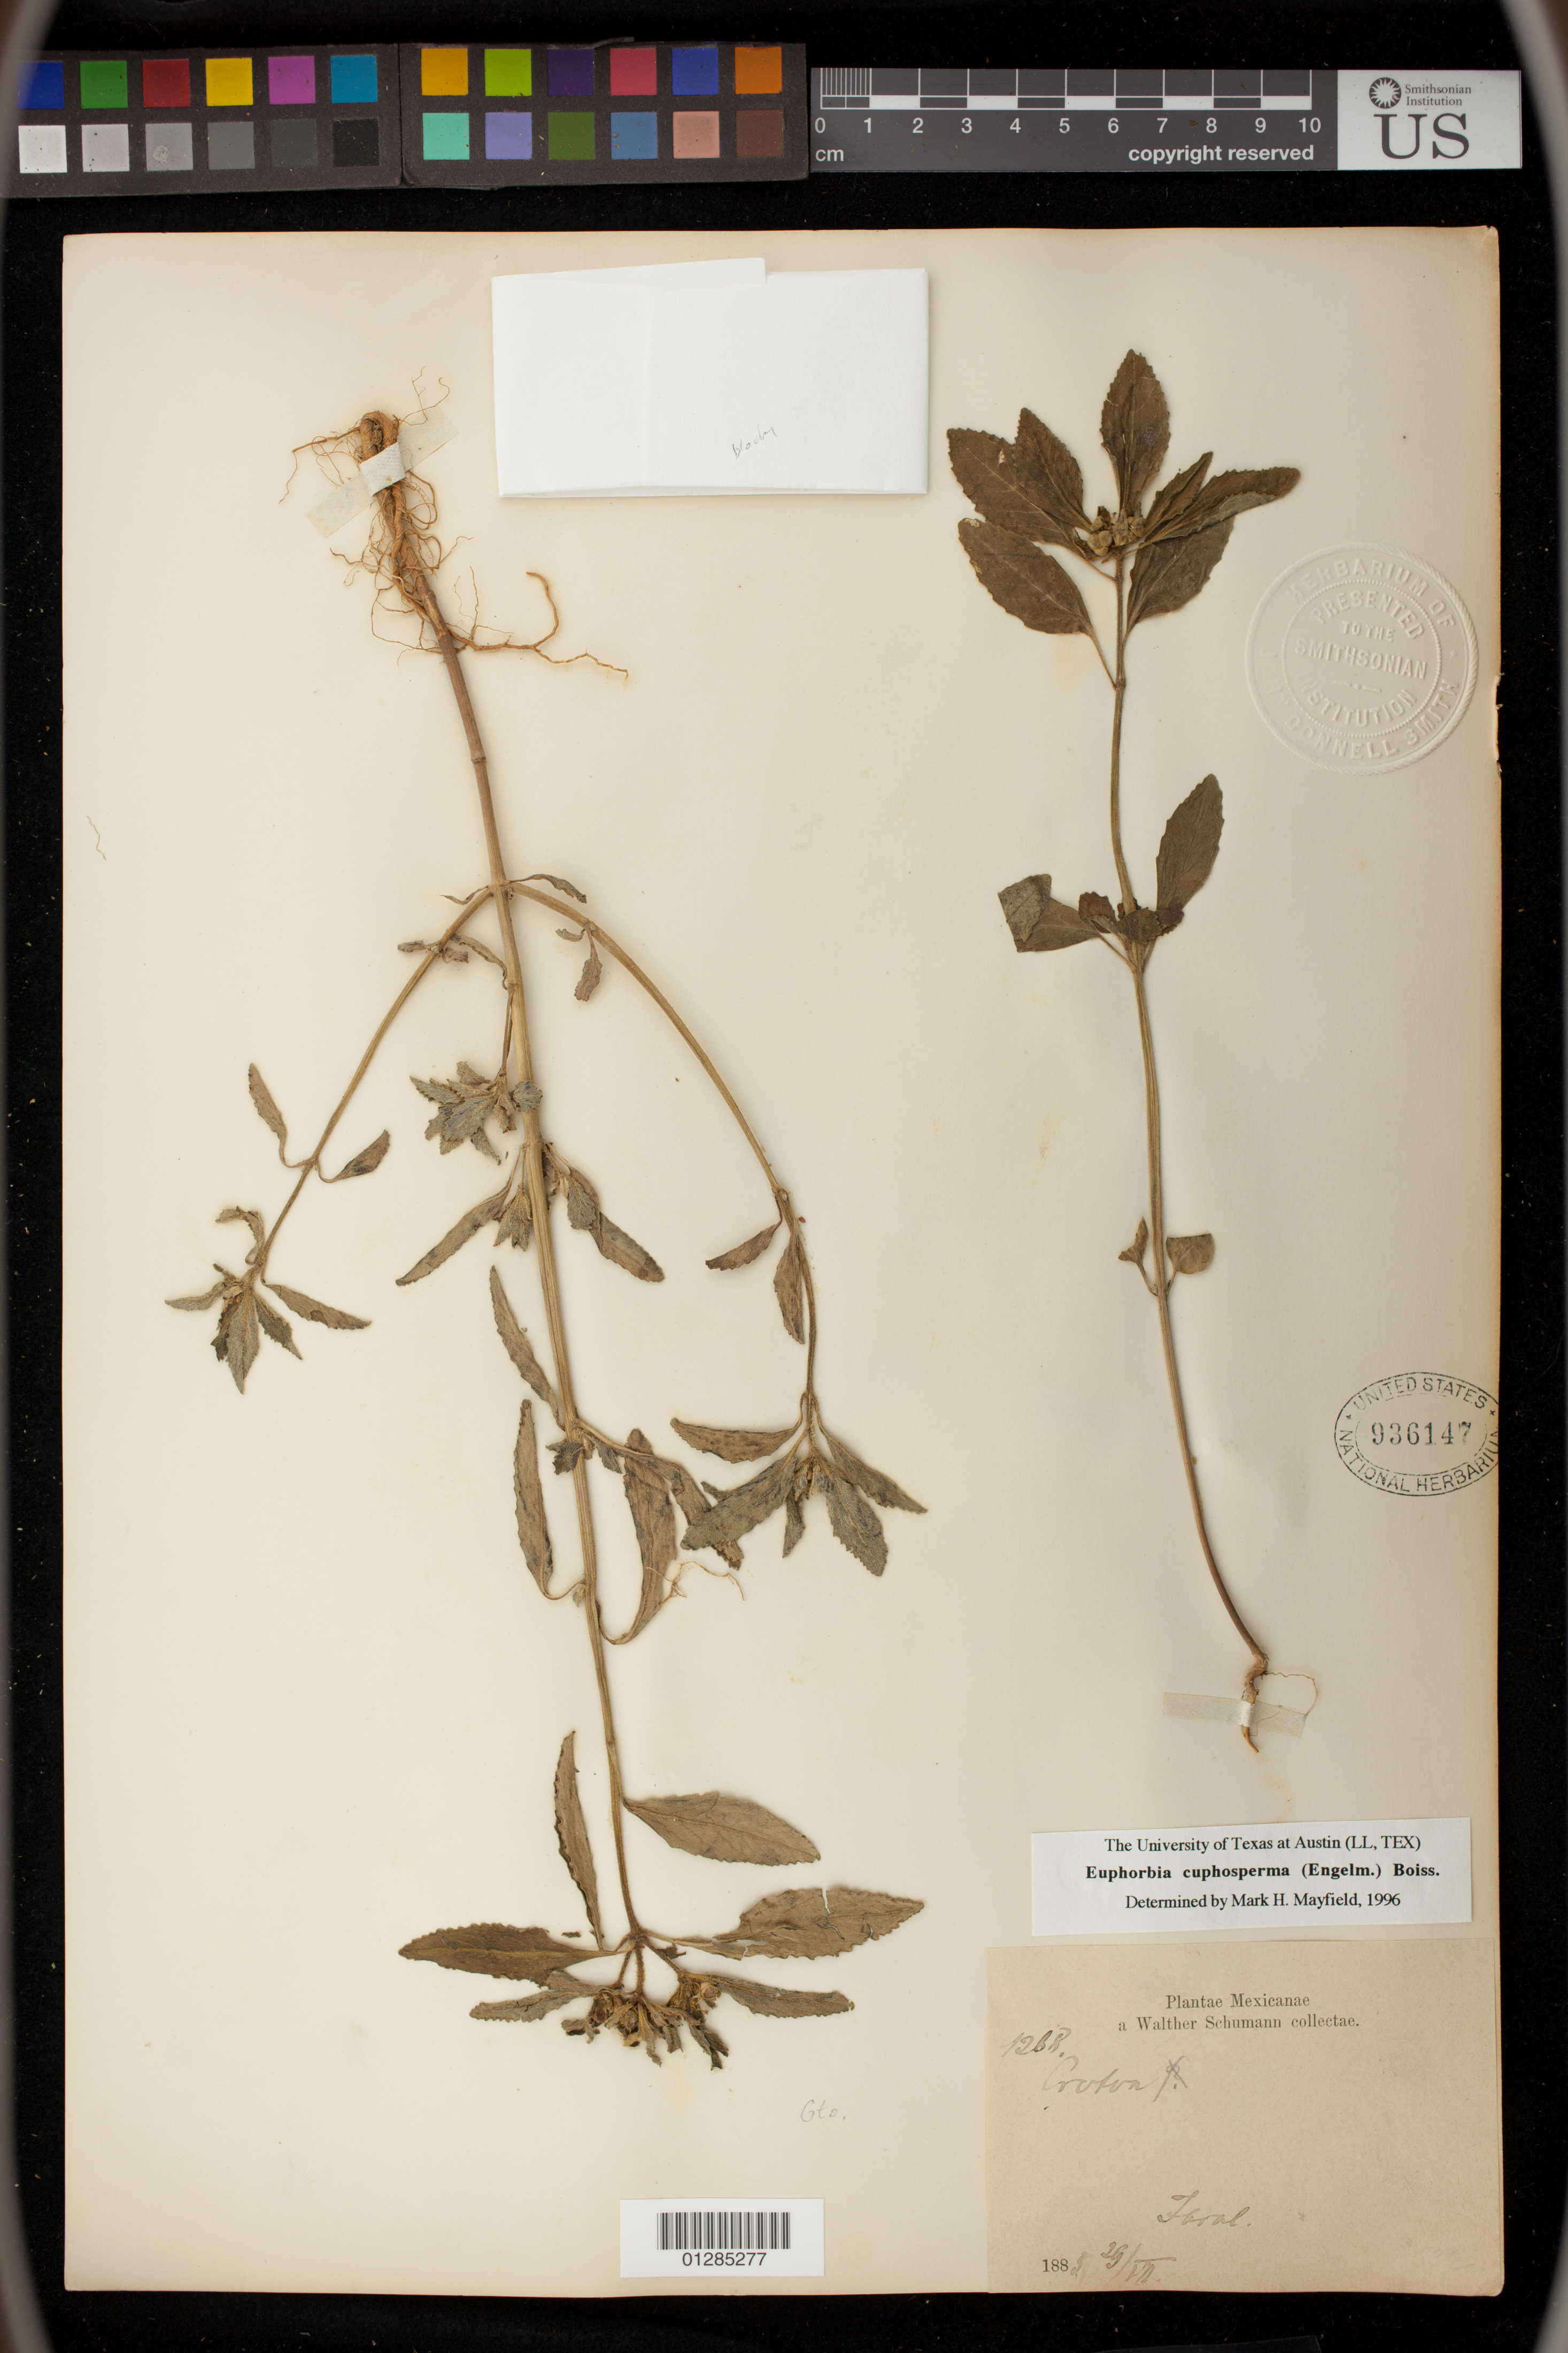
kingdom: Plantae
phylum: Tracheophyta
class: Magnoliopsida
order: Malpighiales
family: Euphorbiaceae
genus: Euphorbia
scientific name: Euphorbia cuphosperma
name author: (Engelm.) Boiss.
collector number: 1268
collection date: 1885-06-29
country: Mexico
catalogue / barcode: US 936147